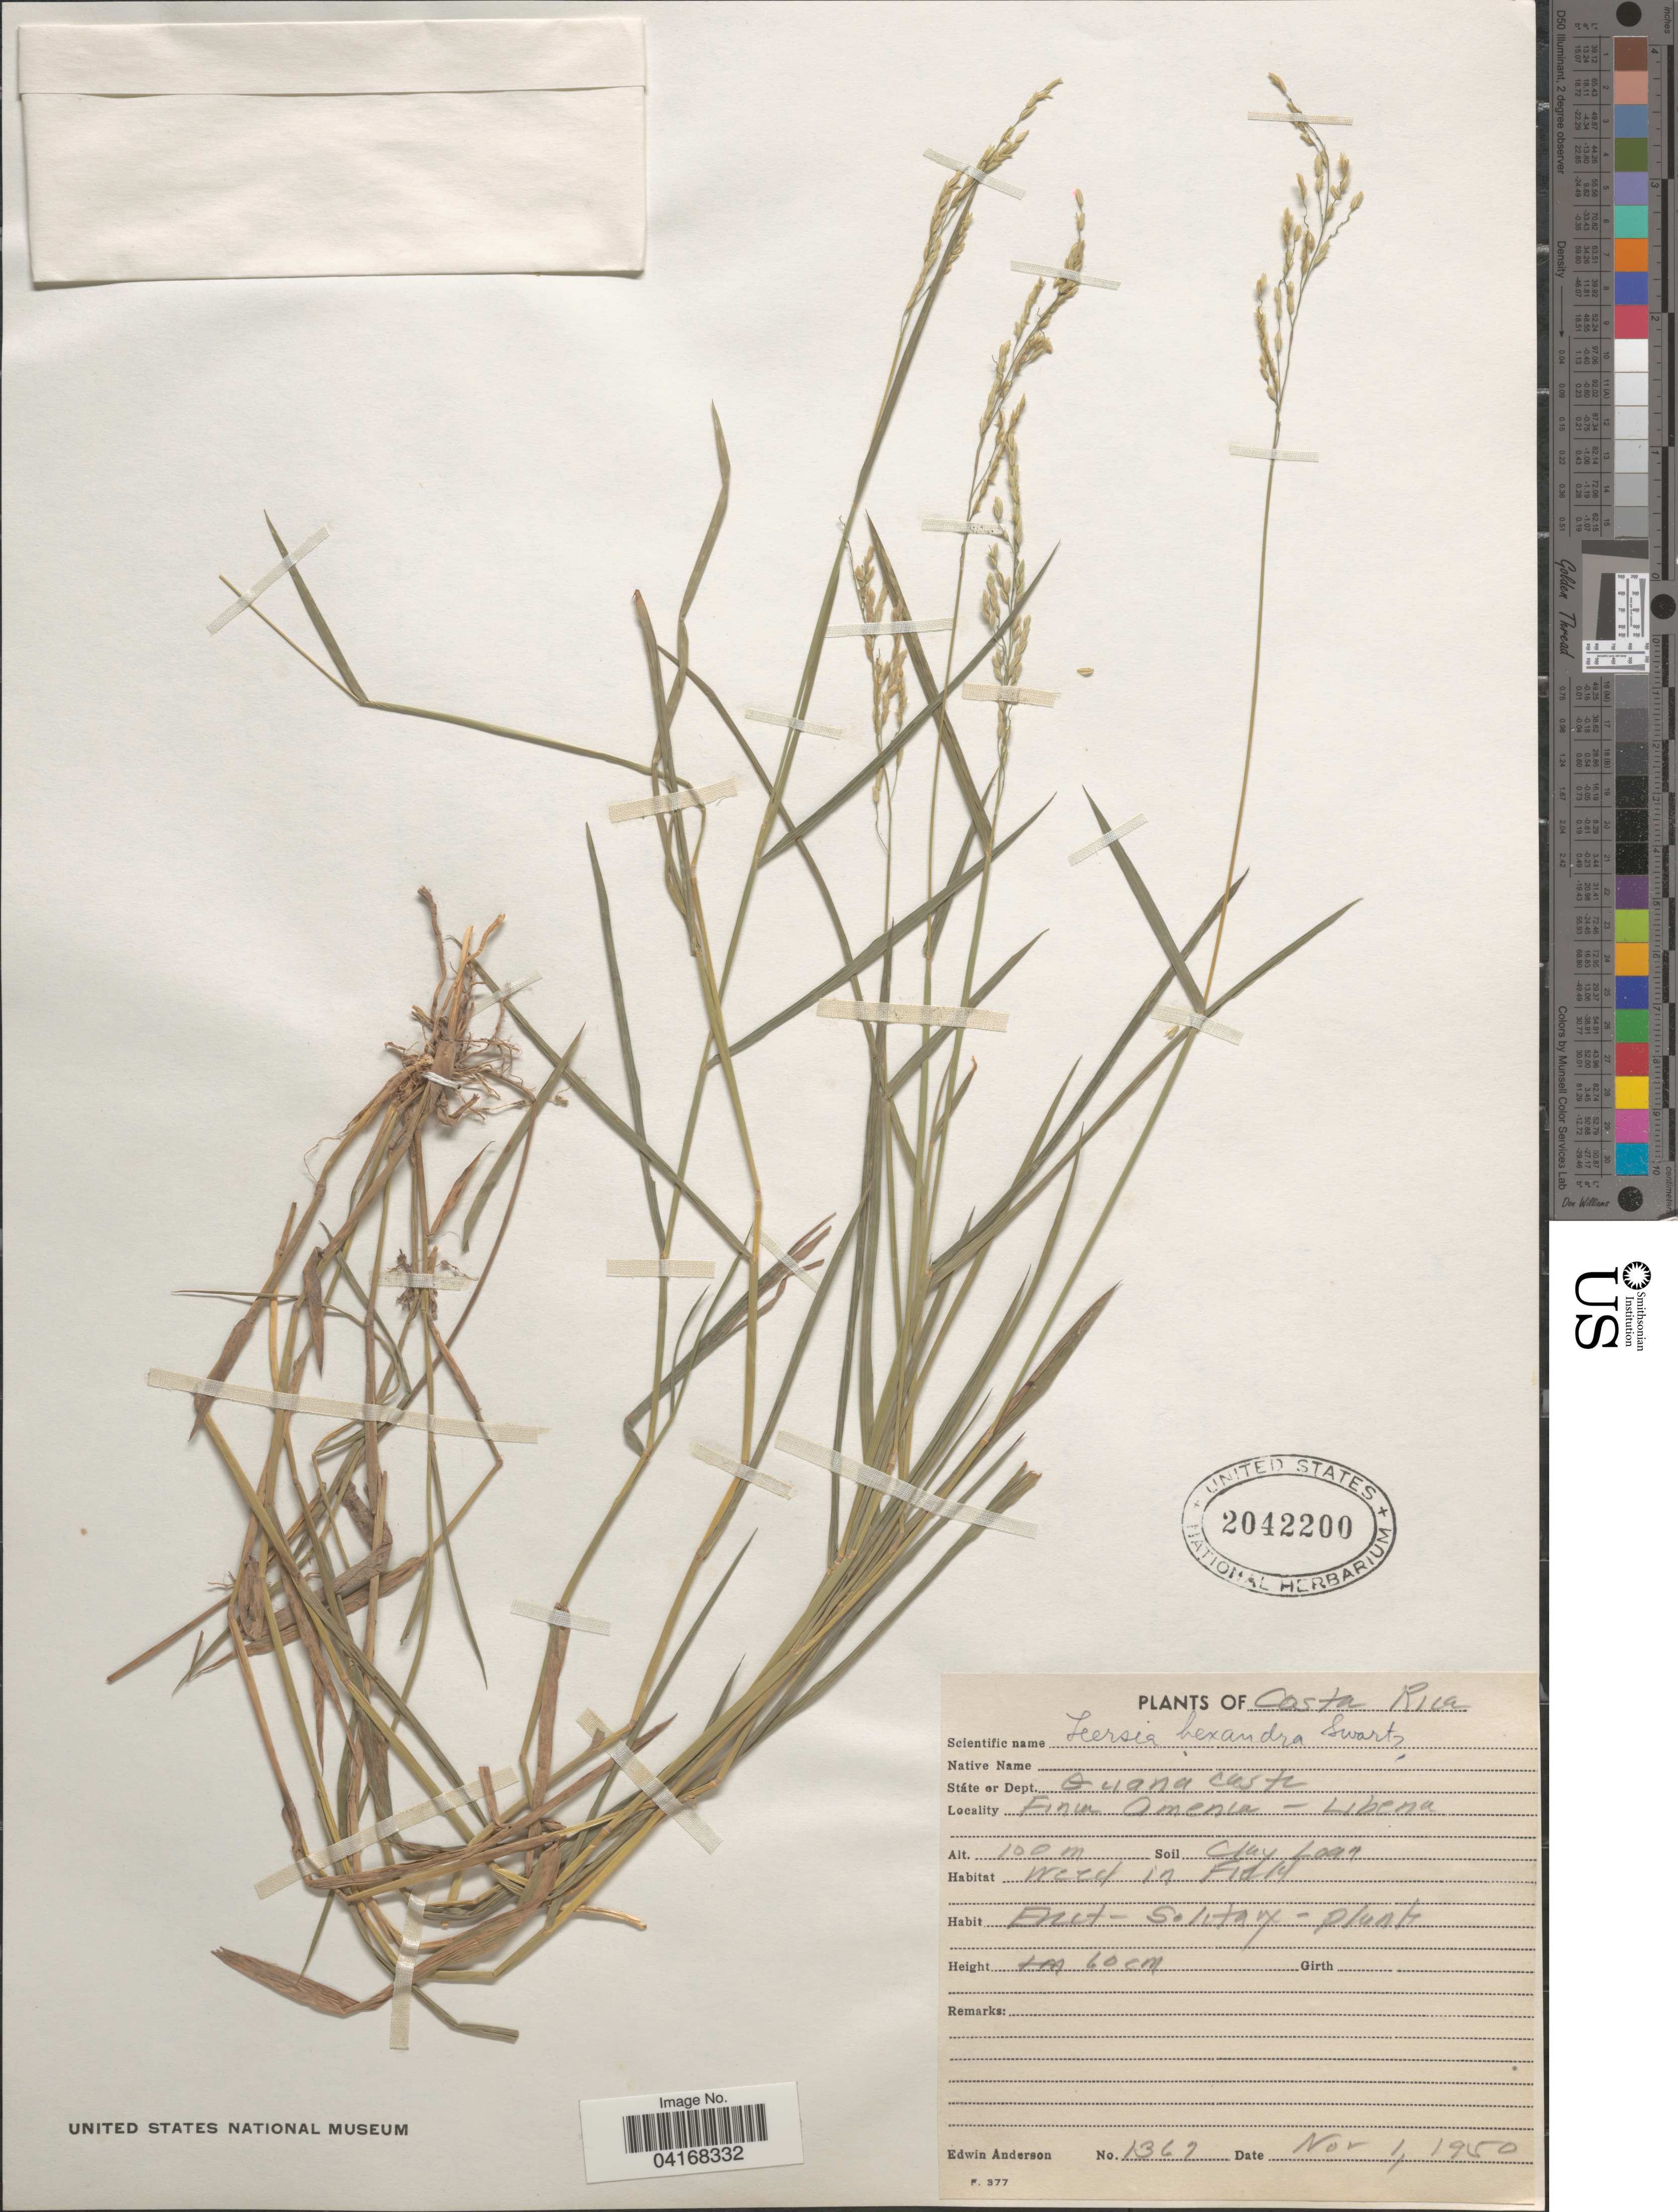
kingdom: Plantae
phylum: Tracheophyta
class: Liliopsida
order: Poales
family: Poaceae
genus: Leersia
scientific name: Leersia hexandra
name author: Sw.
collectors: E. Anderson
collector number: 1367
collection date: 1950-11-01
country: Costa Rica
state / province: Guanacaste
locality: Finer [interpreted] Amenca [interpreted] - Liberia.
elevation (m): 100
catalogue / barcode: US 2042200